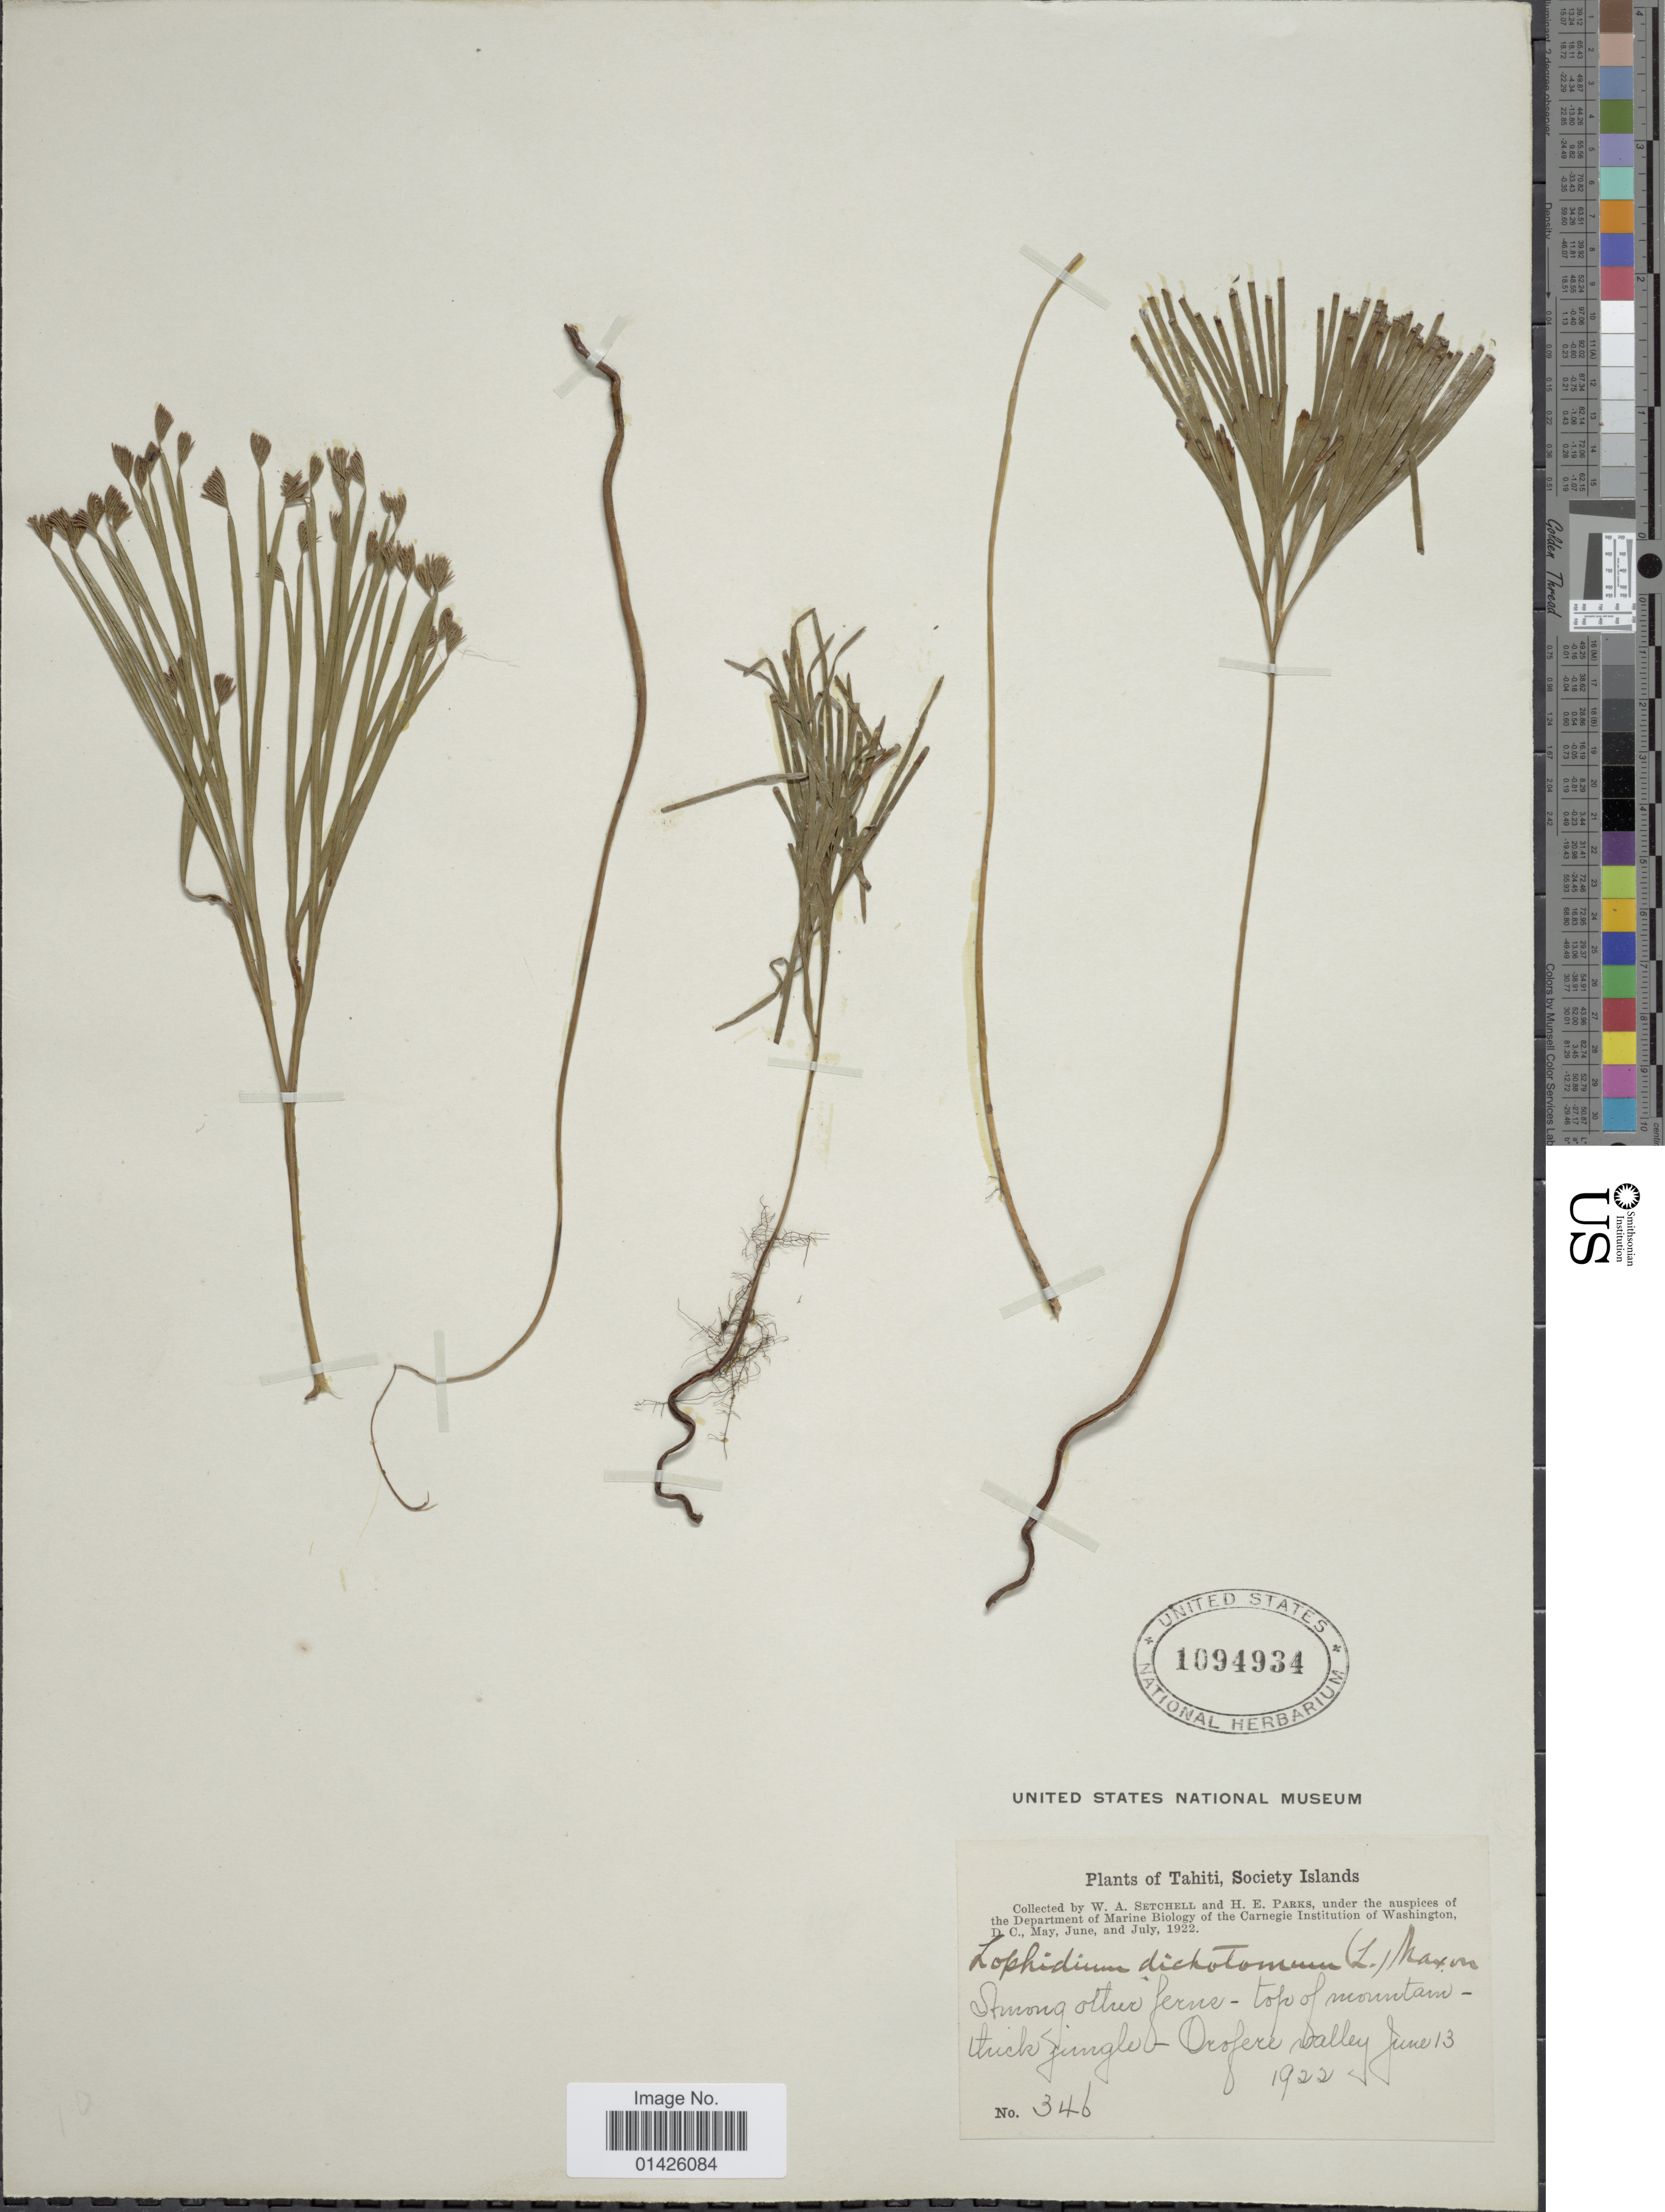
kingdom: Plantae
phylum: Tracheophyta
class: Polypodiopsida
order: Schizaeales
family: Schizaeaceae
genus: Schizaea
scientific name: Schizaea dichotoma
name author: (L.) J. Sm.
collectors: W. Setchell & H. E. Parks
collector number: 346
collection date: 1922-06-13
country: French Polynesia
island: Tahiti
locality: Tahiti, Society Islands, top of mountain, thick jingle - Orofer valley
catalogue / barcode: US 1094934